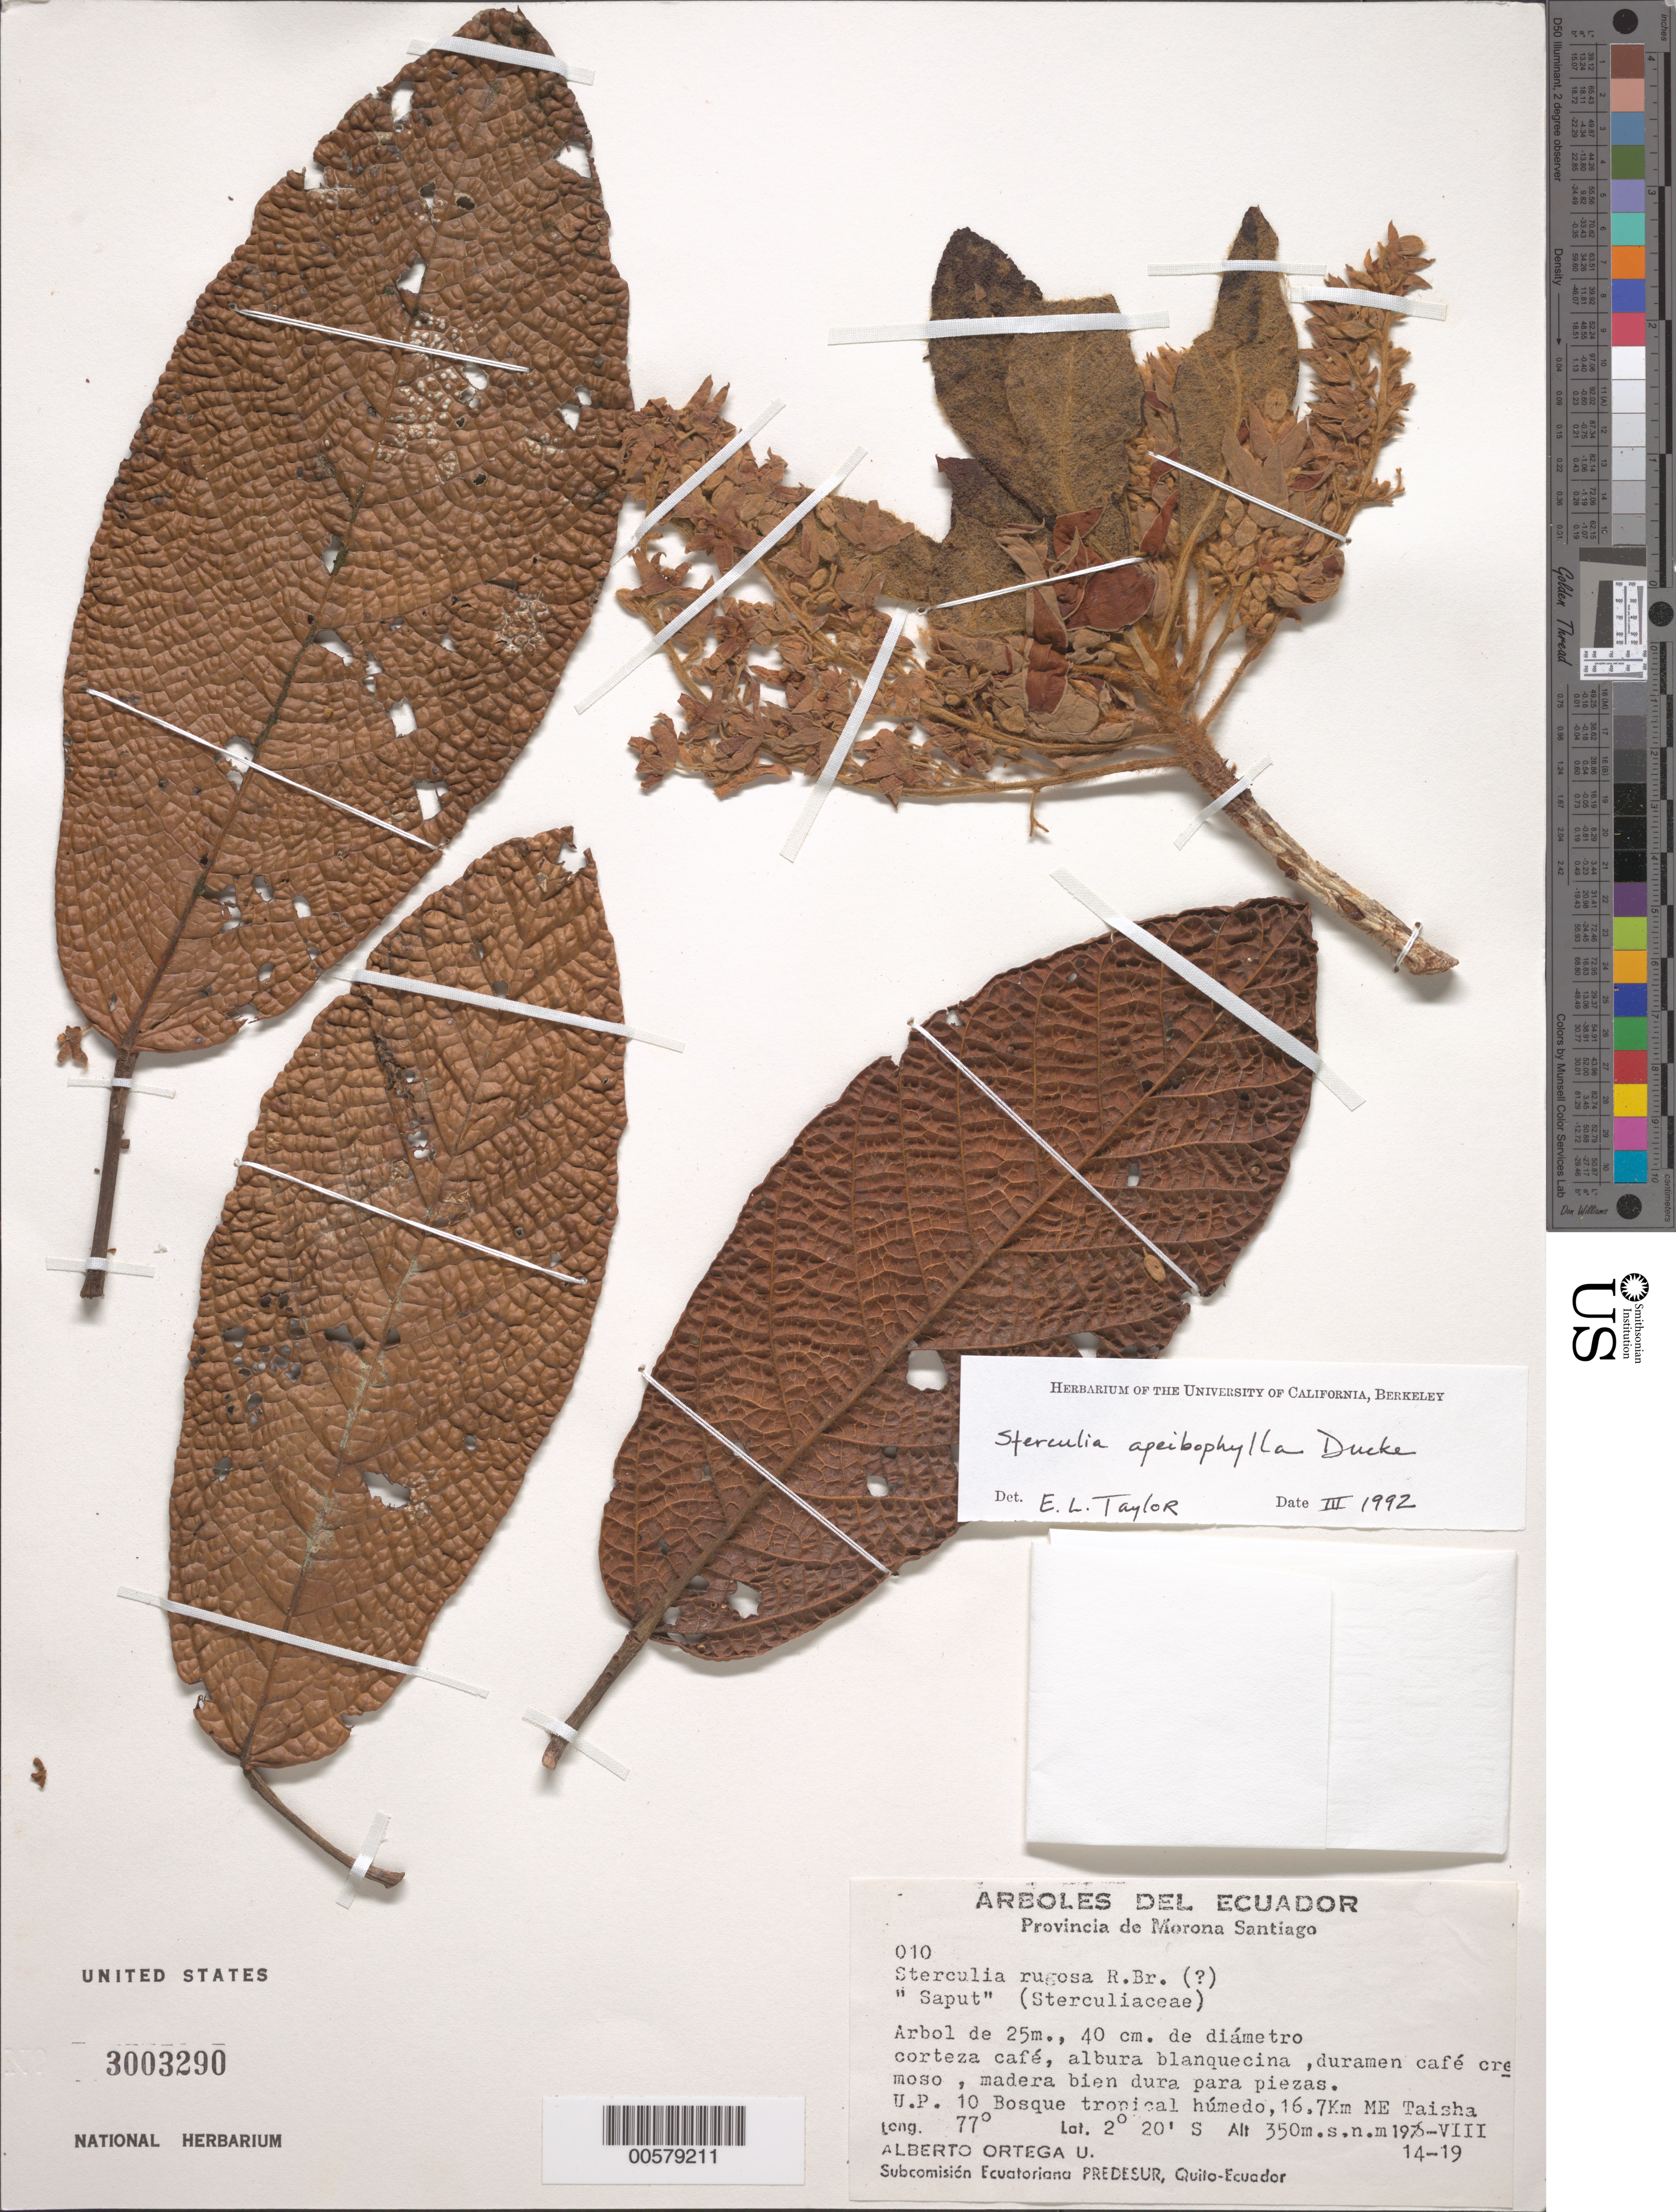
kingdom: Plantae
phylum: Tracheophyta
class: Magnoliopsida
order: Malvales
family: Malvaceae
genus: Sterculia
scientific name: Sterculia apeibophylla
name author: Ducke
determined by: Taylor, E. L.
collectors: A. T. Ortega U.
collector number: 10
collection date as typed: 14 Aug 1976 to 19 Aug 1976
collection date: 1976-08-14/1976-08-19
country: Ecuador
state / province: Morona-Santiago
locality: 16.7 km ME Taisha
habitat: U.P. 10, Bosque tropical húmedo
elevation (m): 350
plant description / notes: Common name: Saput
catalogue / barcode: US 3003290